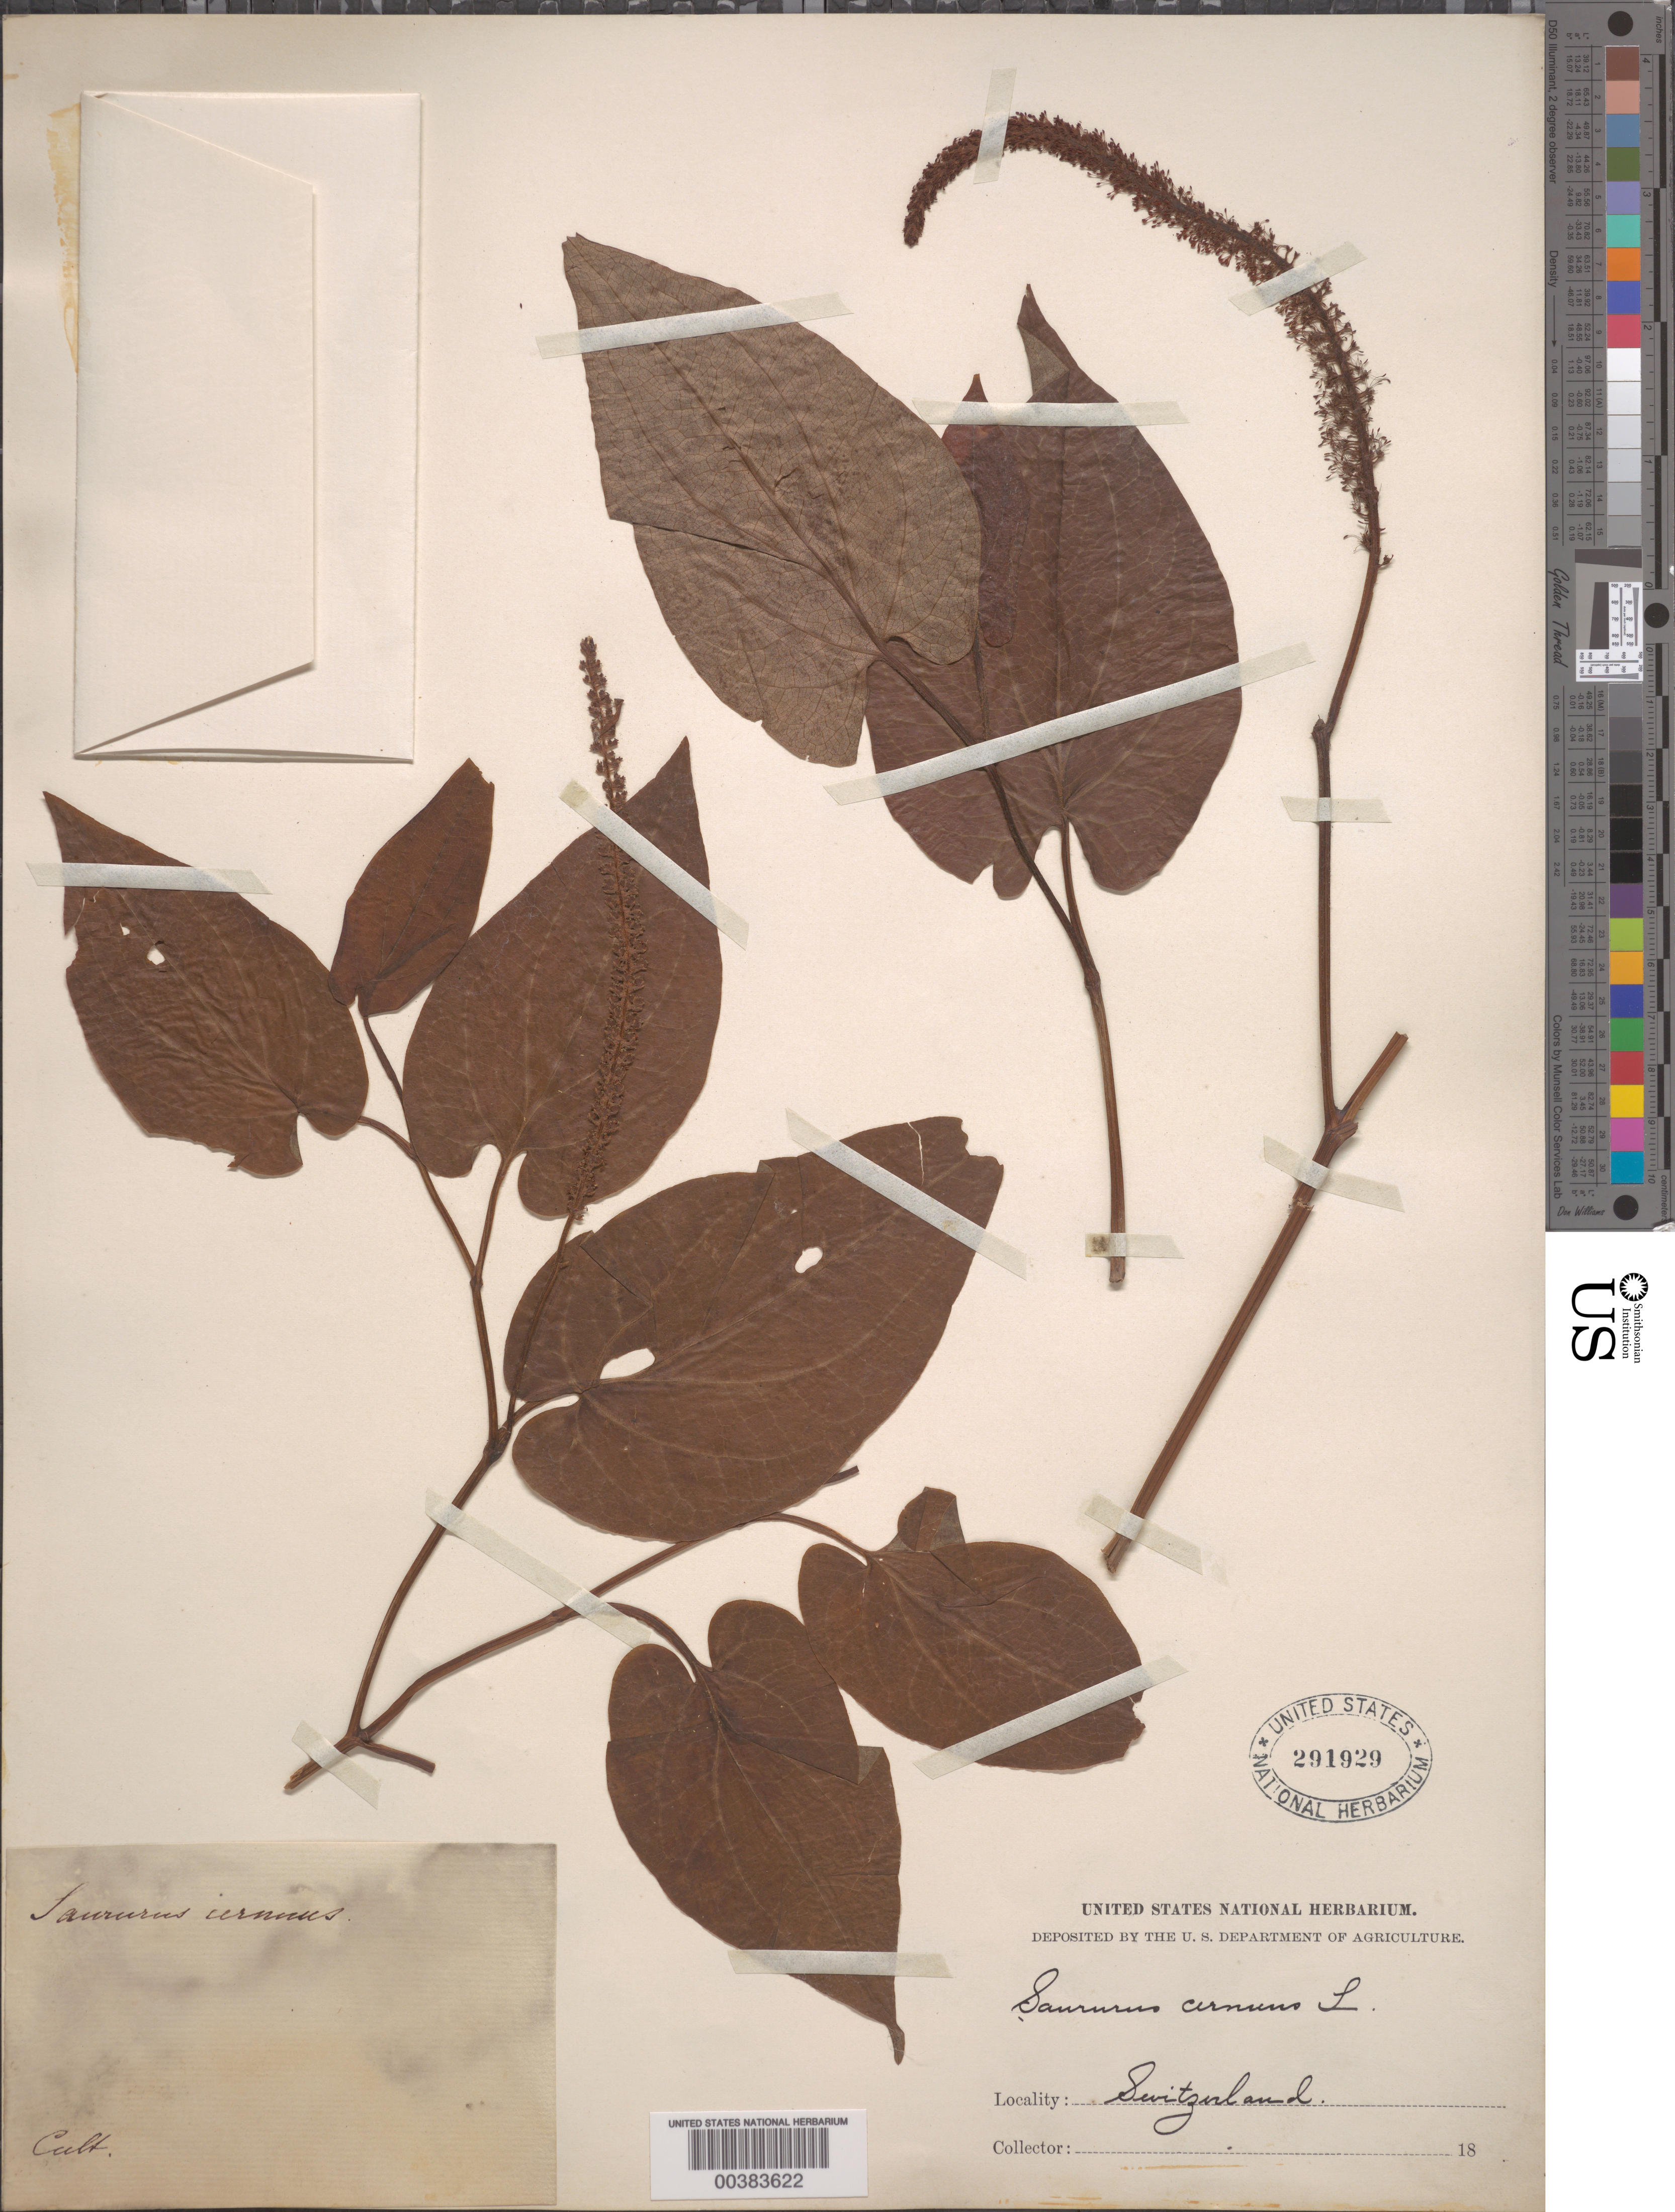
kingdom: Plantae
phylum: Tracheophyta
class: Magnoliopsida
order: Piperales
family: Saururaceae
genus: Saururus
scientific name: Saururus cernuus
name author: L.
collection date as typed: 18--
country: Switzerland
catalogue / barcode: US 291929